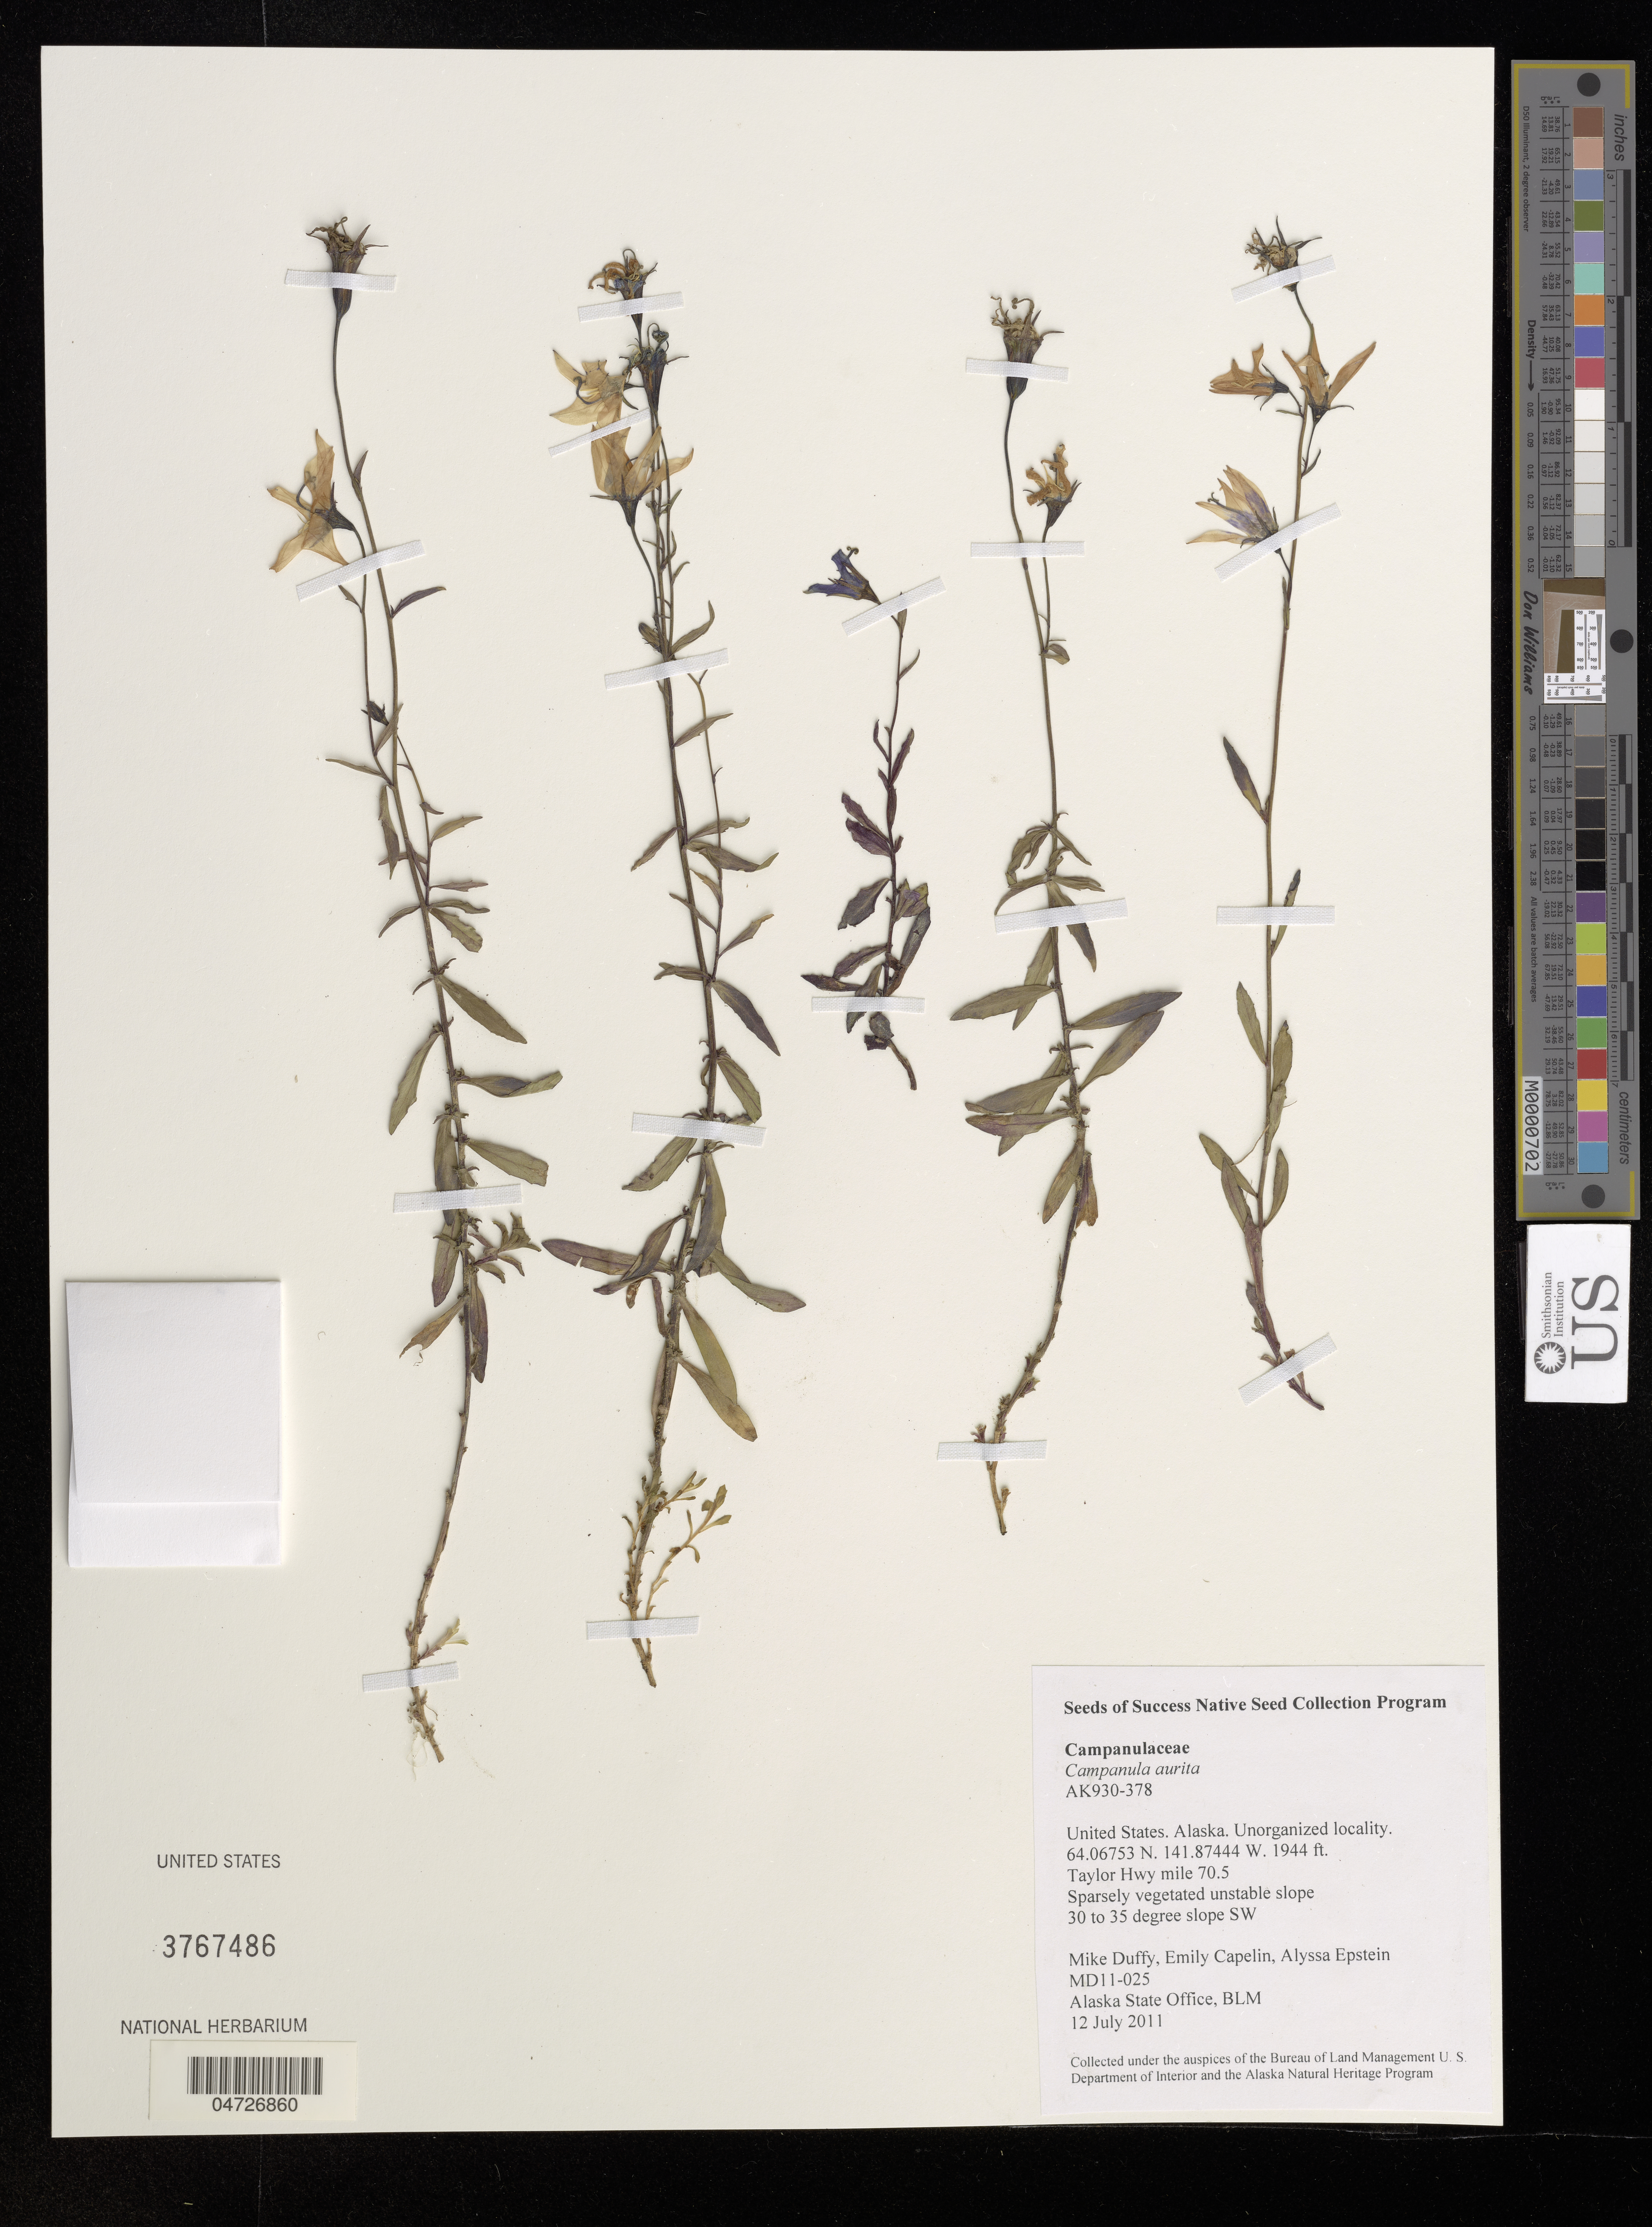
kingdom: Plantae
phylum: Tracheophyta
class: Magnoliopsida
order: Asterales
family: Campanulaceae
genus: Campanula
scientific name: Campanula aurita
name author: Greene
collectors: M. Duffy, E. Capelin & A. Epstein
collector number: MD11-025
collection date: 2011-07-12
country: United States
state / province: Alaska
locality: Unorganized locality. Taylor Hwy mile 70.5.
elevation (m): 593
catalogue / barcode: US 3767486